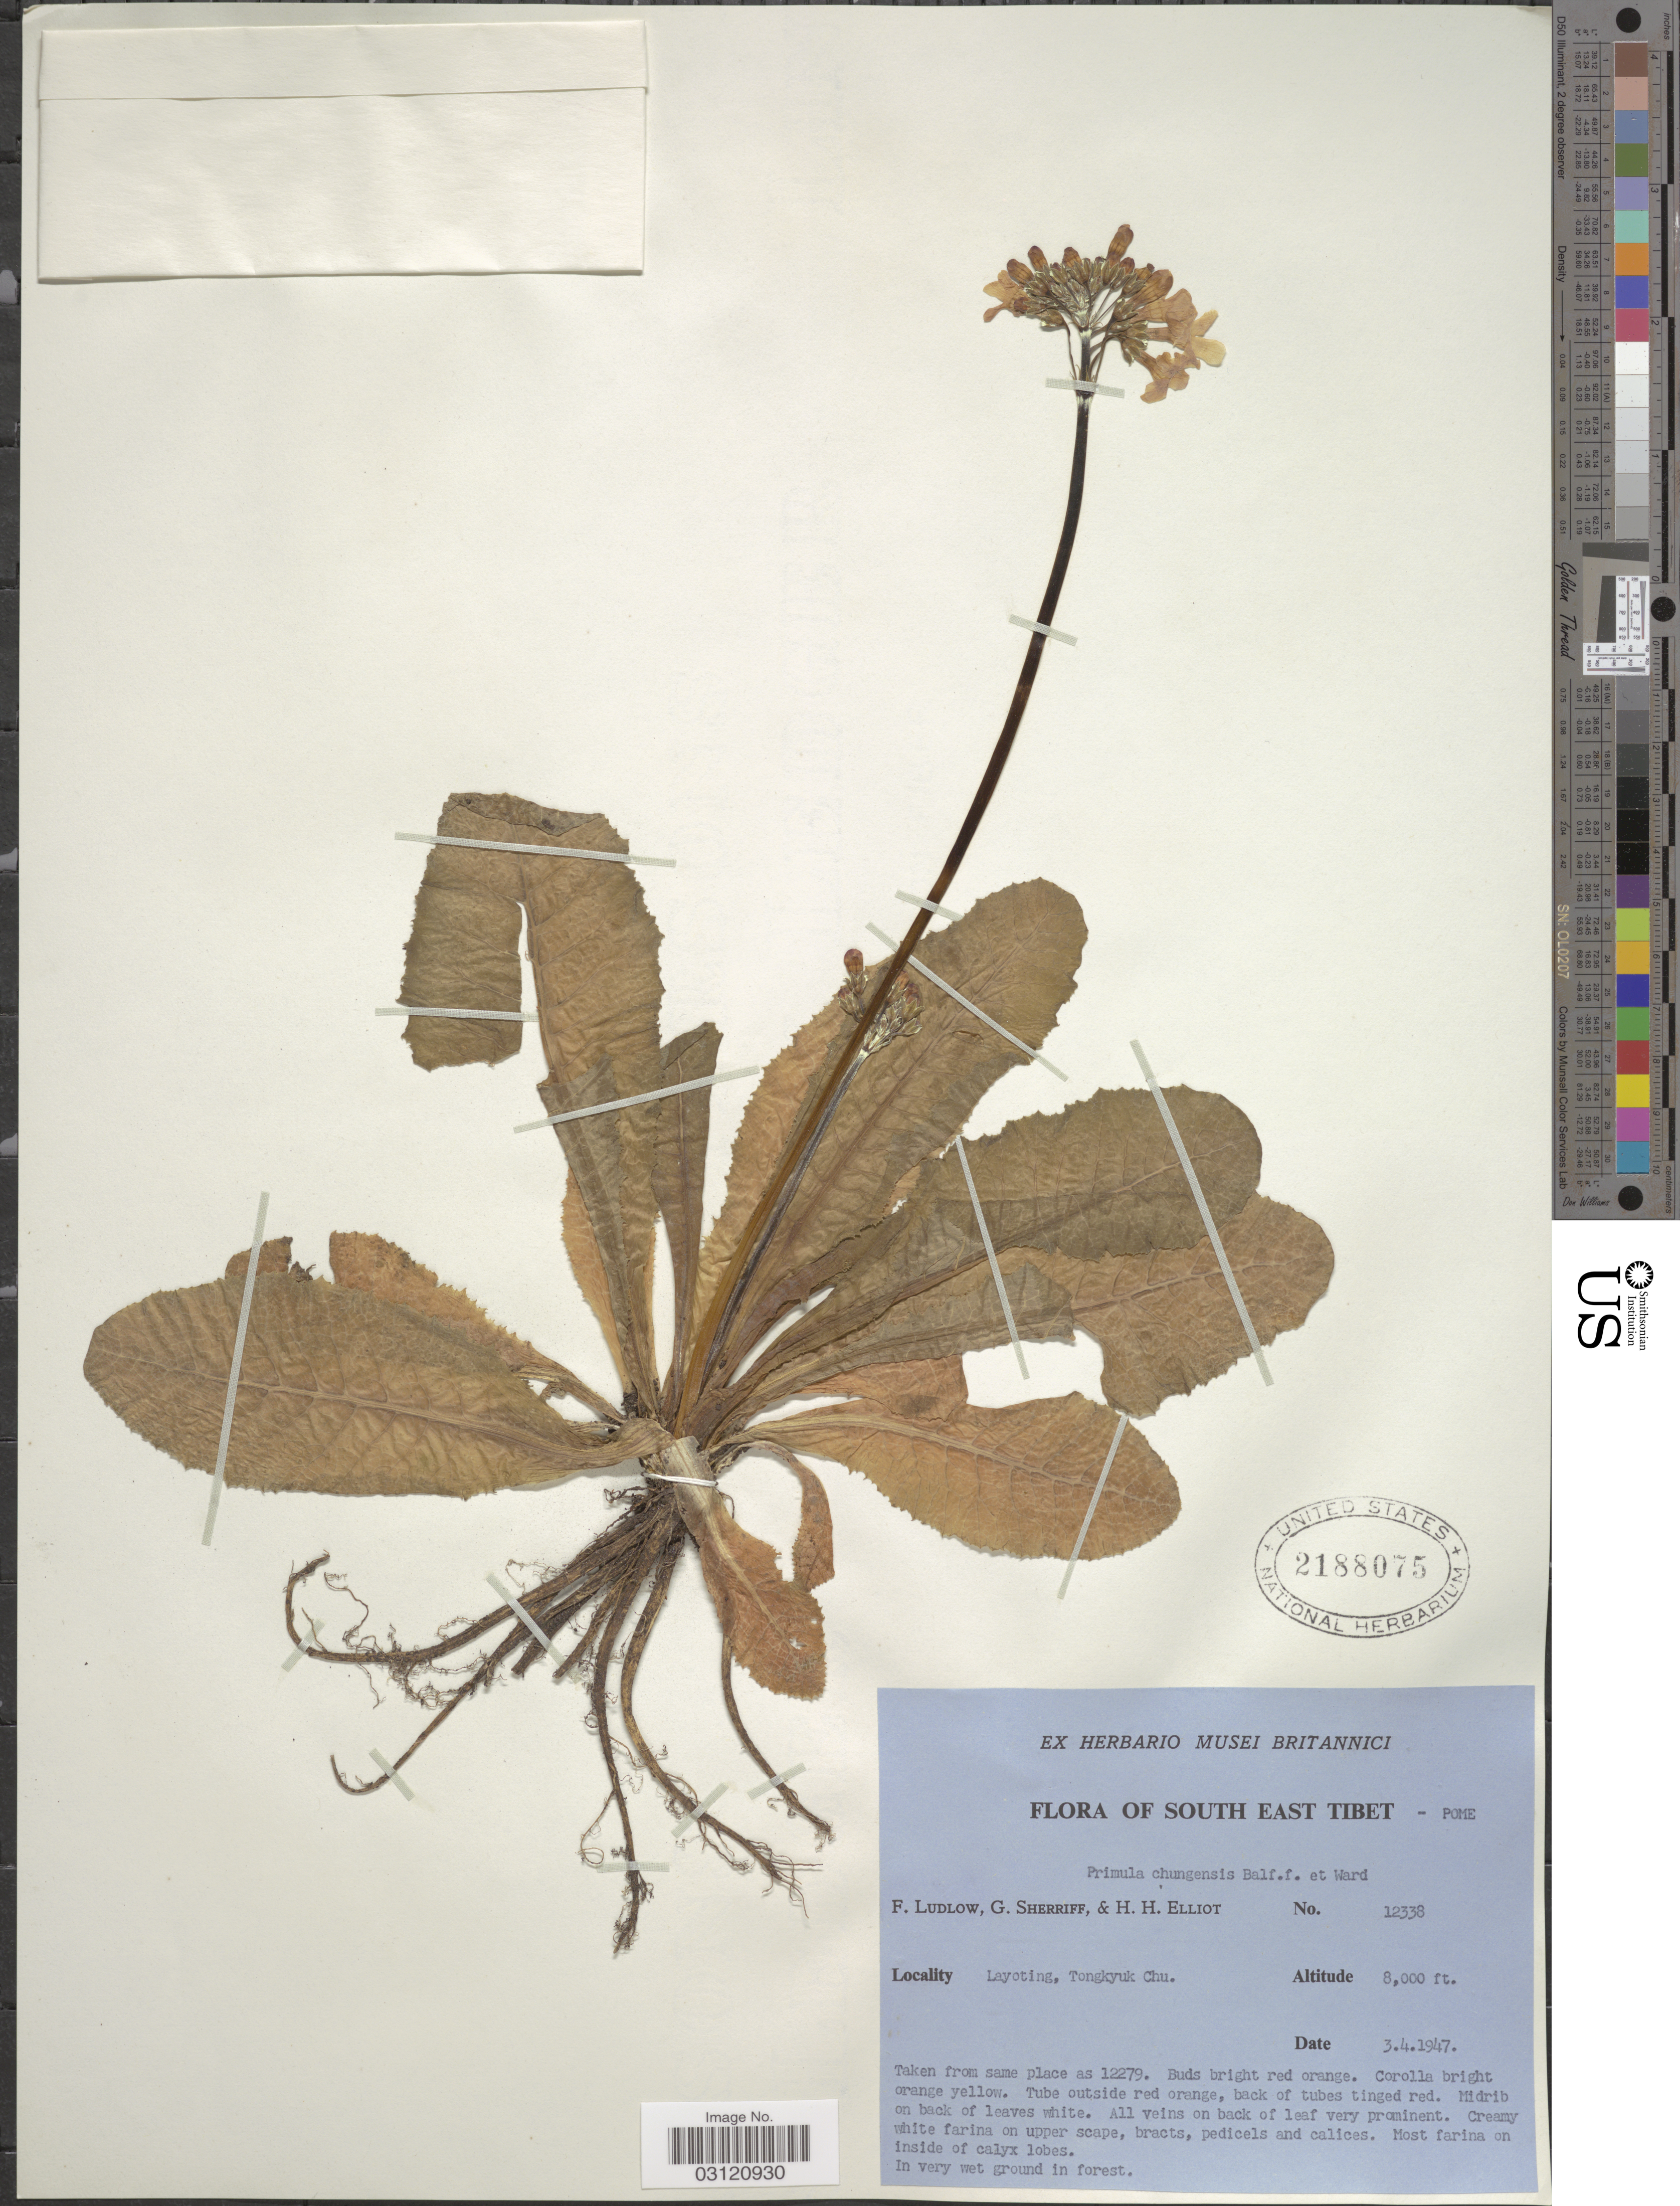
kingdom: Plantae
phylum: Tracheophyta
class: Magnoliopsida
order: Ericales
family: Primulaceae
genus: Primula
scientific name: Primula chungensis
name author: Balf. f. & Kingdon-Ward in Balf. f.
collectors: F. Ludlow, G. Sherriff & H. H. Elliot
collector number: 12338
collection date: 1947-04-03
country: China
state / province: Xizang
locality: South East Tibet - Pome. Layoting, Tongkyuk Chu.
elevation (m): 2438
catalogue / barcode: US 2188075